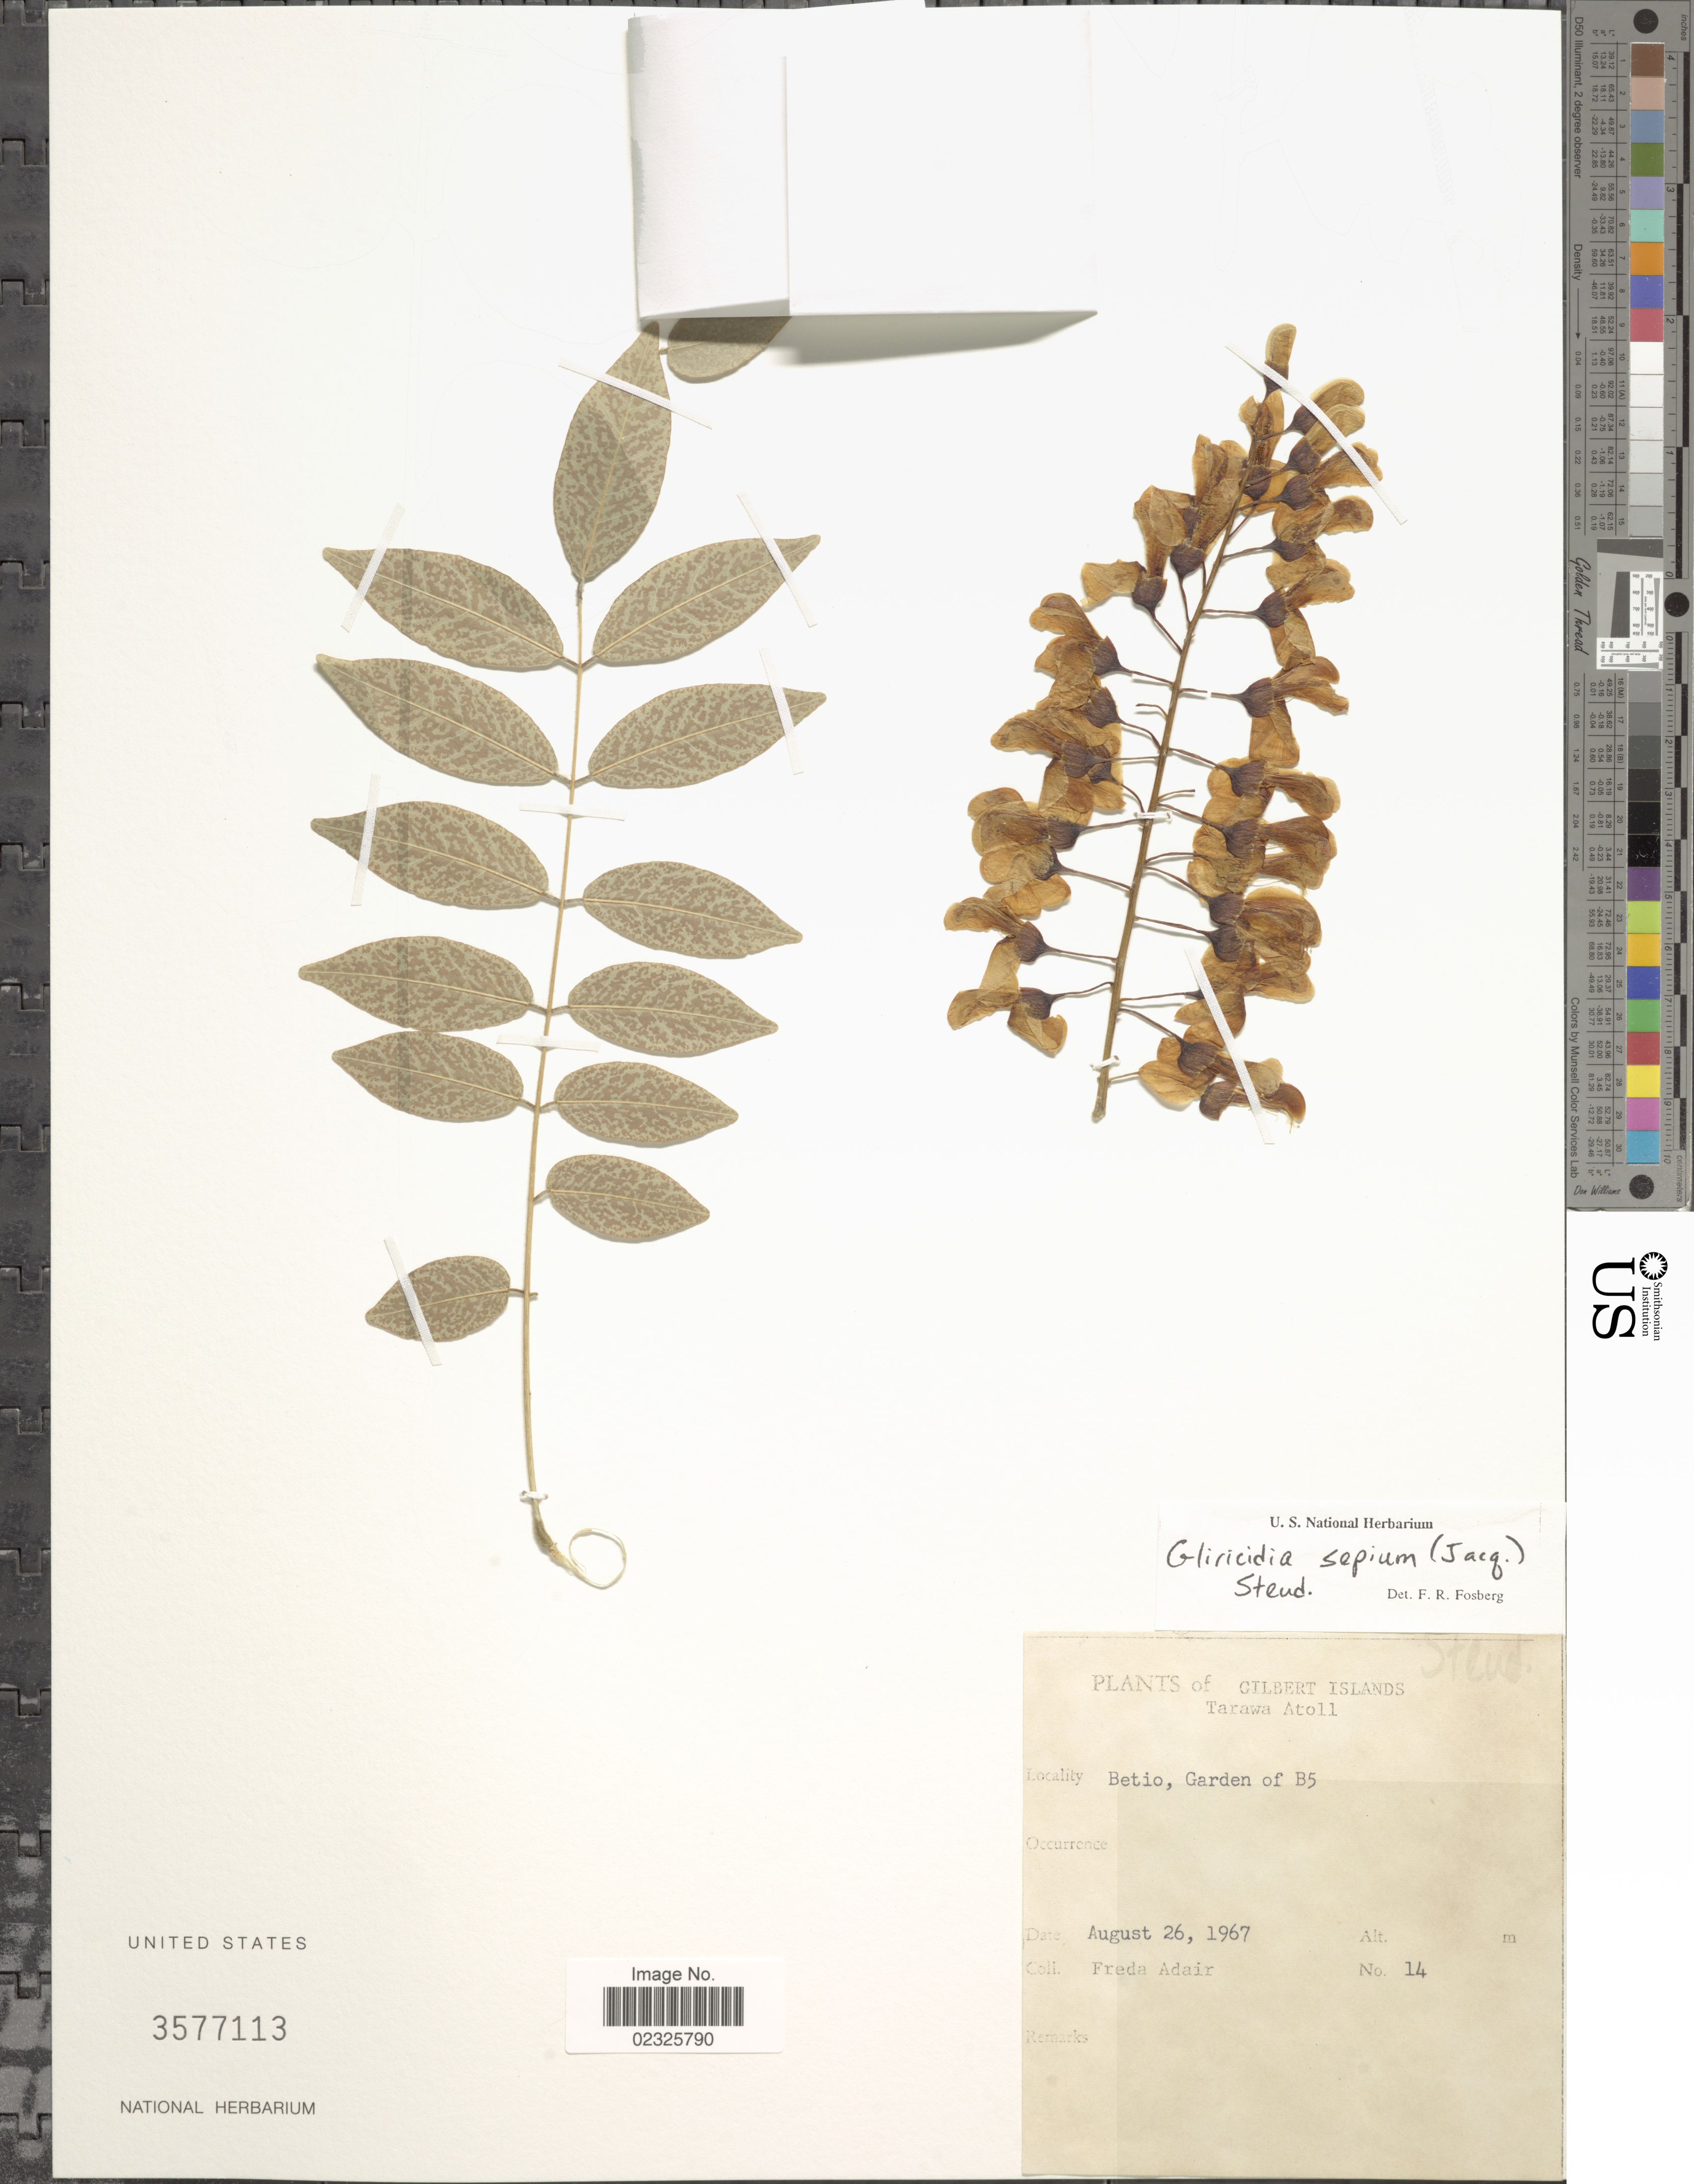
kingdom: Plantae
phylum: Tracheophyta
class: Magnoliopsida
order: Fabales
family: Fabaceae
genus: Gliricidia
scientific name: Gliricidia sepium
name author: (Jacq.) Kunth ex Walp.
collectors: F. Adair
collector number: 14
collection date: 1967-08-26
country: Kiribati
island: Tarawa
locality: Gilbert Islands. Tarawa Atoll. Betio, Garden of B5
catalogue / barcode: US 3577113